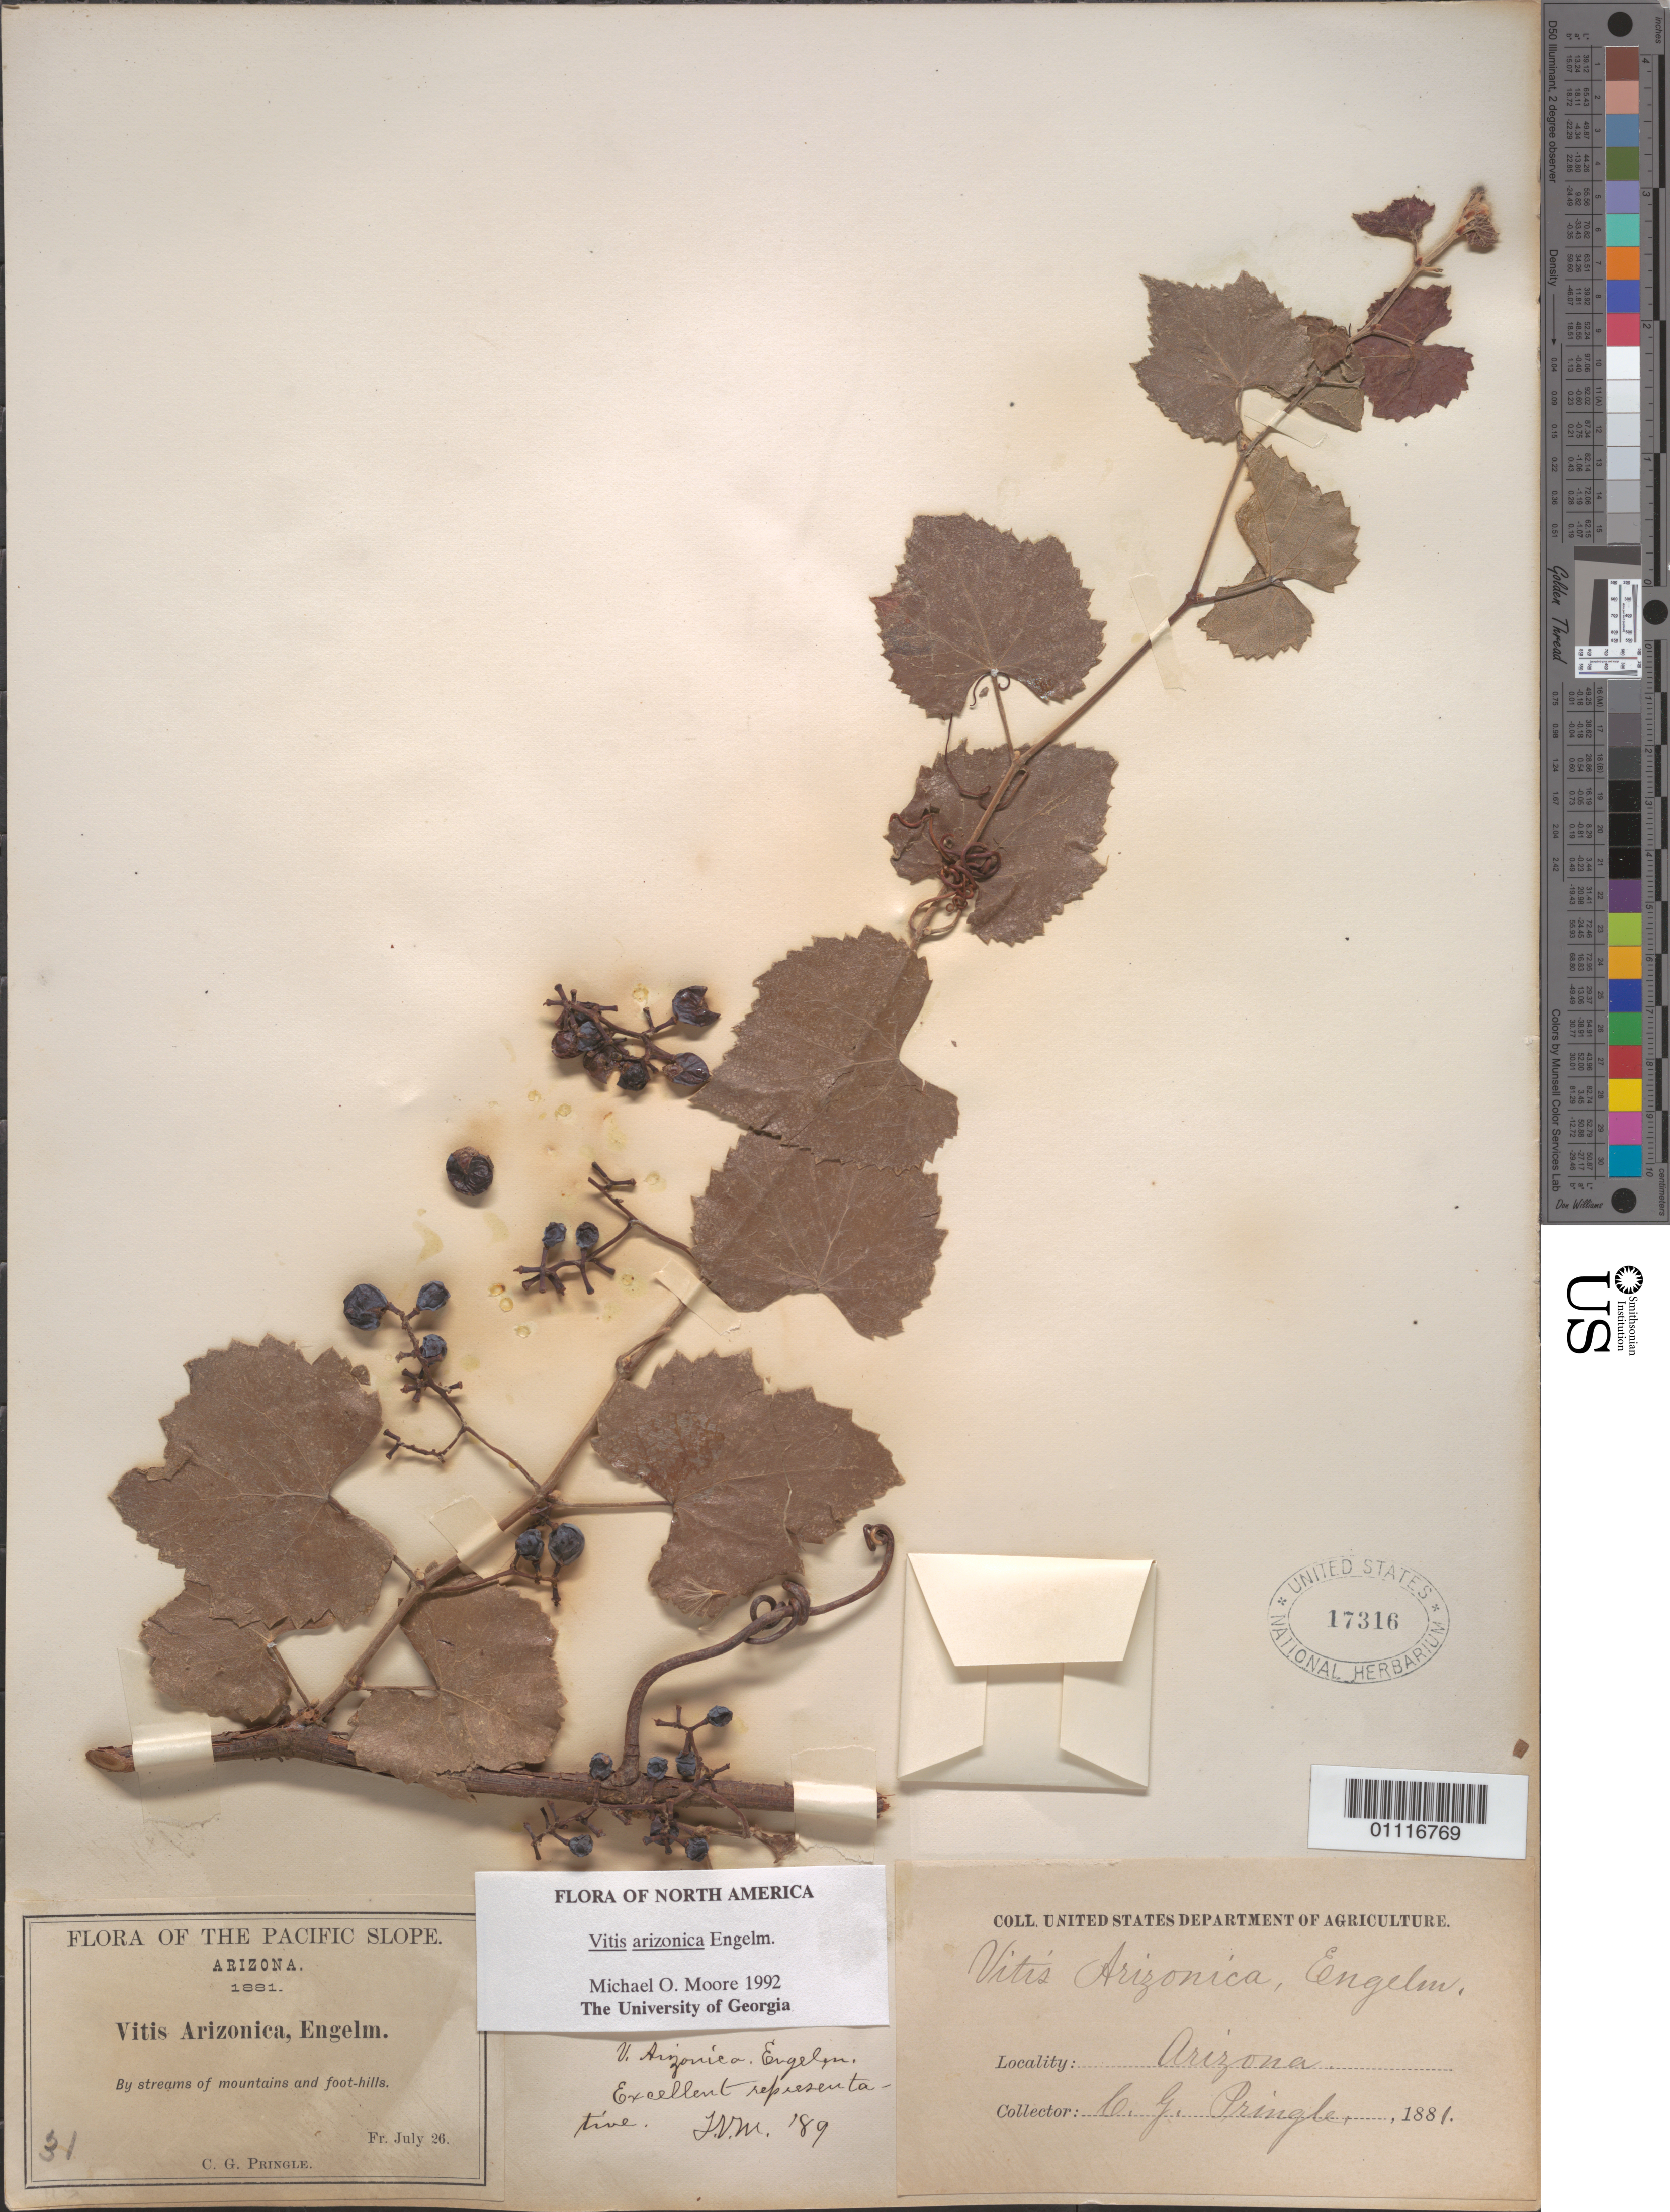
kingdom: Plantae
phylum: Tracheophyta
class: Magnoliopsida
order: Vitales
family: Vitaceae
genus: Vitis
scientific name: Vitis arizonica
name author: Engelm.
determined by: Moore, M. O.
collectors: C. G. Pringle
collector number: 31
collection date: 1881-07-26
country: United States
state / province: Arizona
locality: by streams of mountains and foot-hills.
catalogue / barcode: US 17316